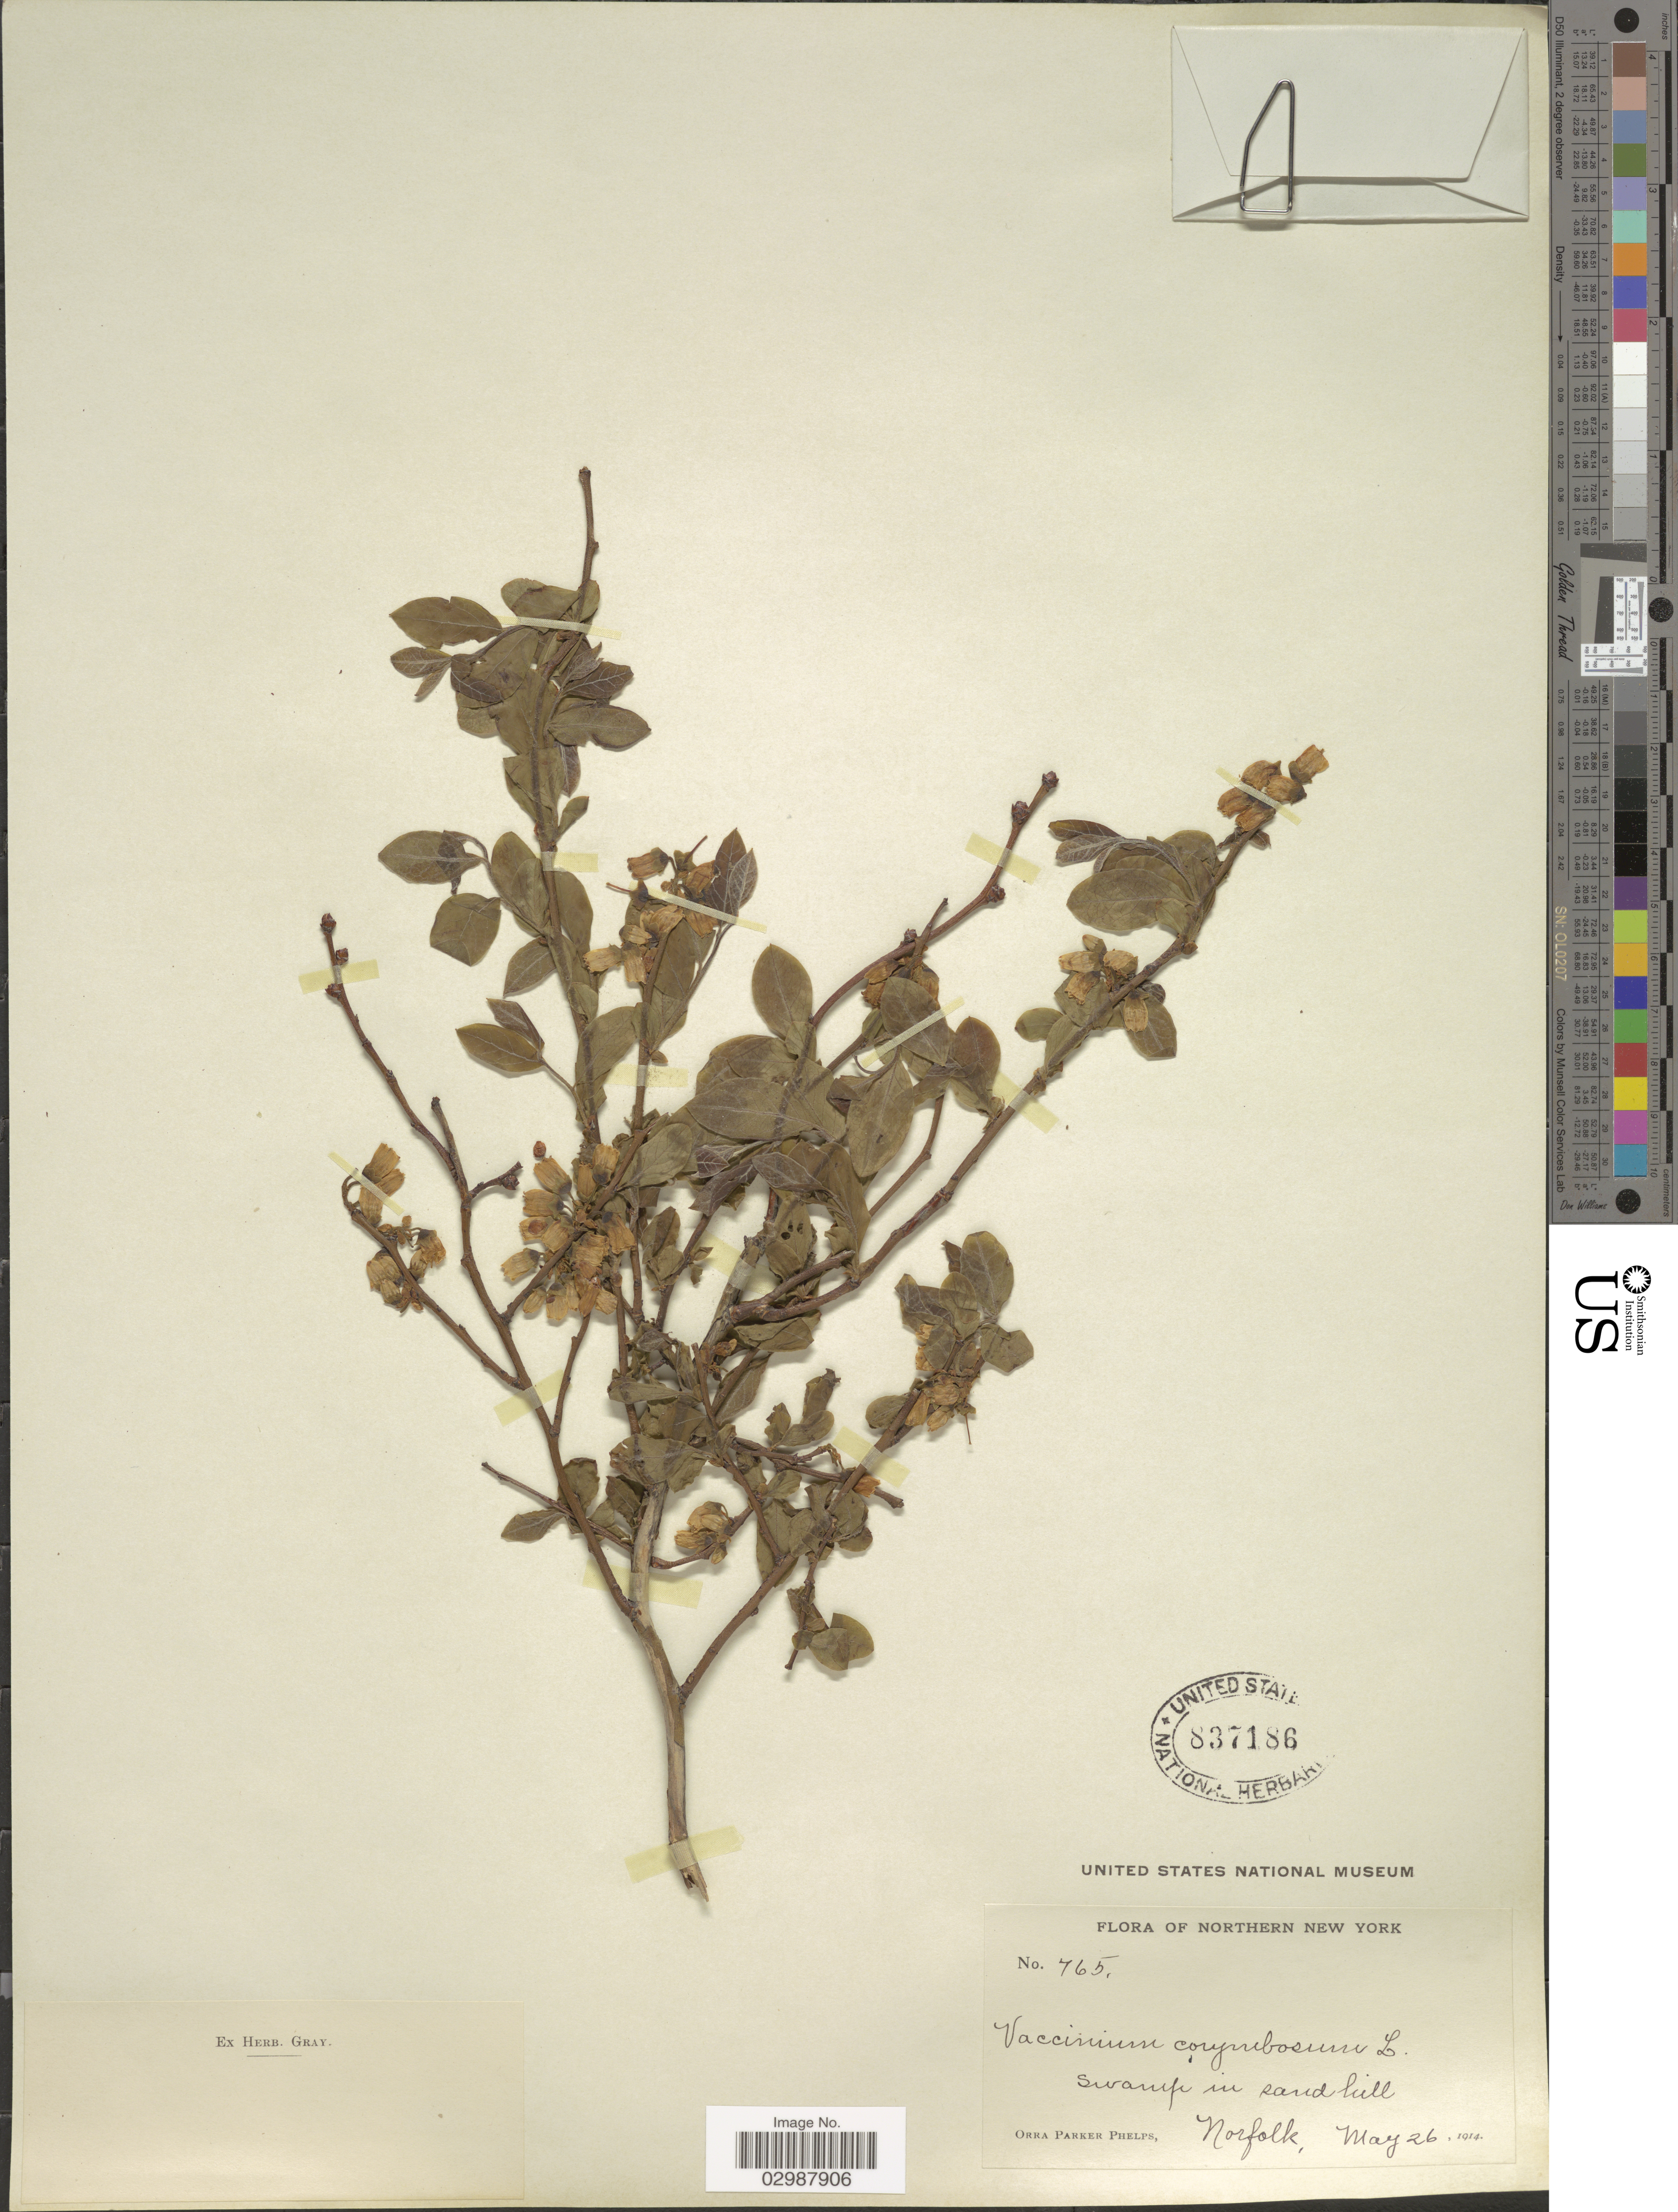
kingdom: Plantae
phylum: Tracheophyta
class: Magnoliopsida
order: Ericales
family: Ericaceae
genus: Vaccinium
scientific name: Vaccinium corymbosum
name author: L.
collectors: O. P. Phelps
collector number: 765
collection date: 1914-05-26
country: United States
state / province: New York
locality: Northern New York. Swamp in sand hill, Norfolk.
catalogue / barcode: US 837186